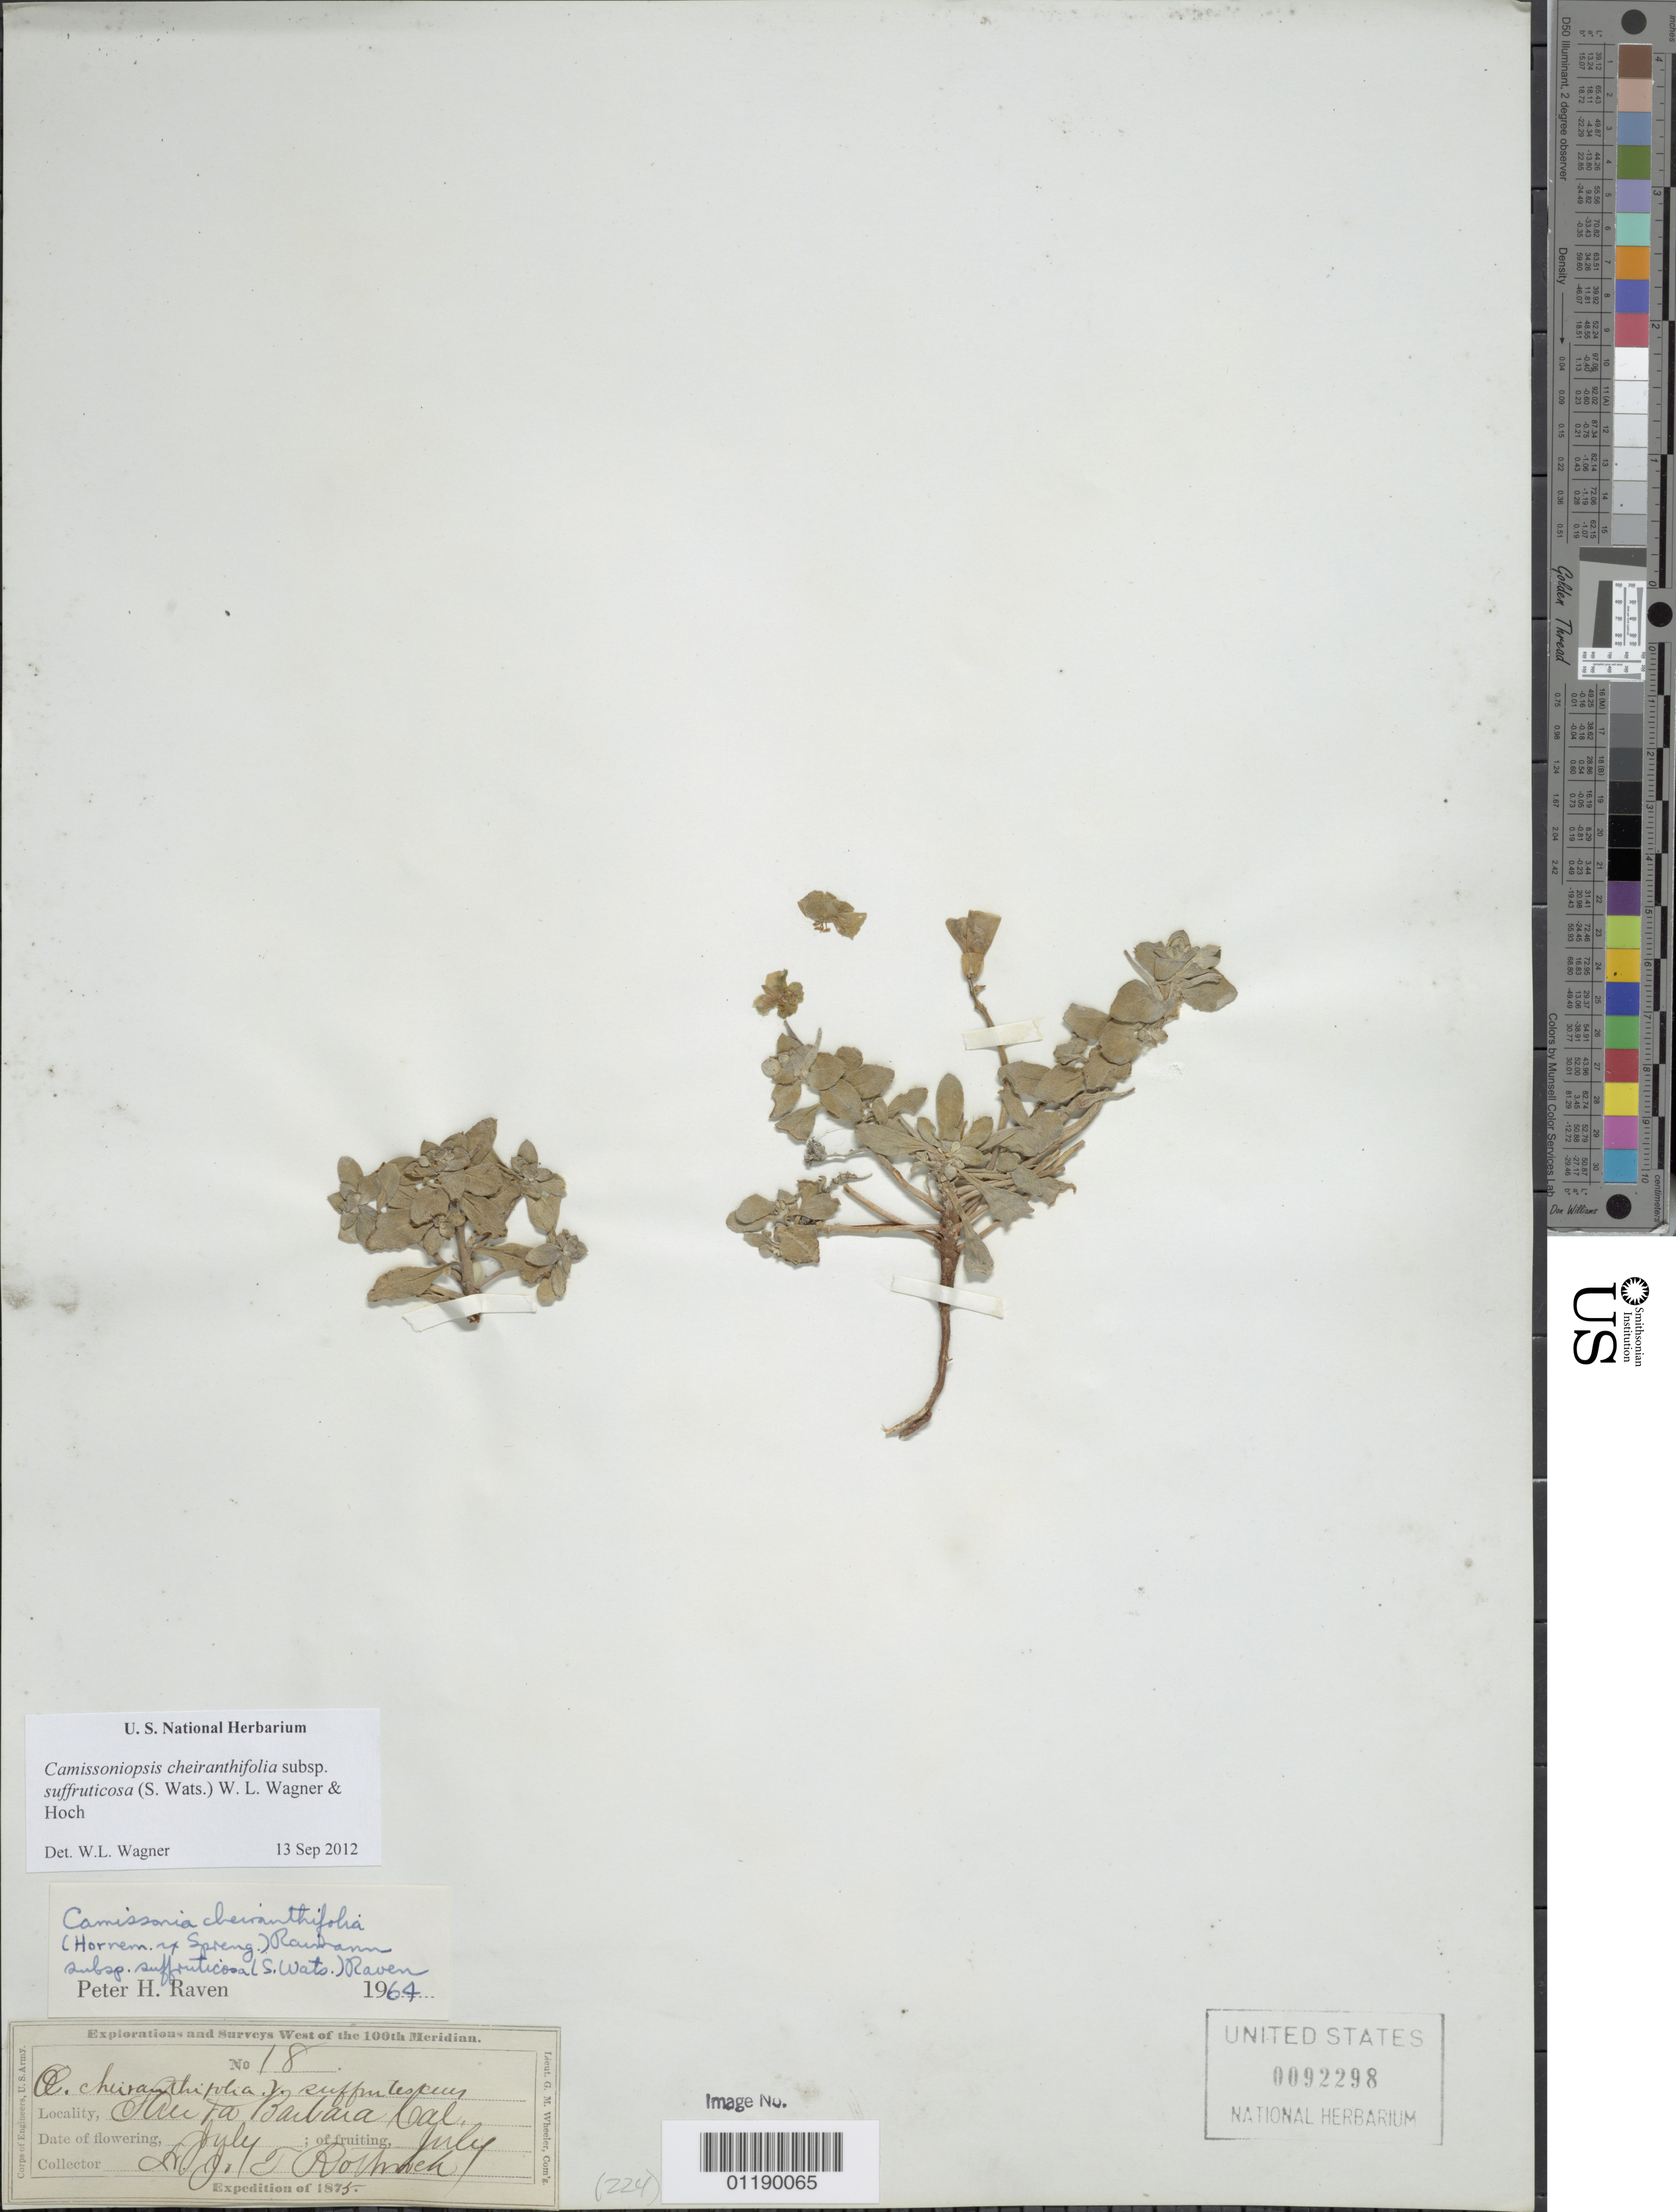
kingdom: Plantae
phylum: Tracheophyta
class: Magnoliopsida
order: Myrtales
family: Onagraceae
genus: Camissoniopsis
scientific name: Camissoniopsis cheiranthifolia subsp. suffruticosa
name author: (S. Watson) W.L. Wagner & Hoch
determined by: Wagner, W. L., (BOT), Smithsonian Institution - National Museum of Natural History (UNITED STATES)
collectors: J. T. Rothrock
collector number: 18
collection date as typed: Jul 1875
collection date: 1875-07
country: United States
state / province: California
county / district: Santa Barbara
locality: Santa Barbara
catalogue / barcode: US 92298